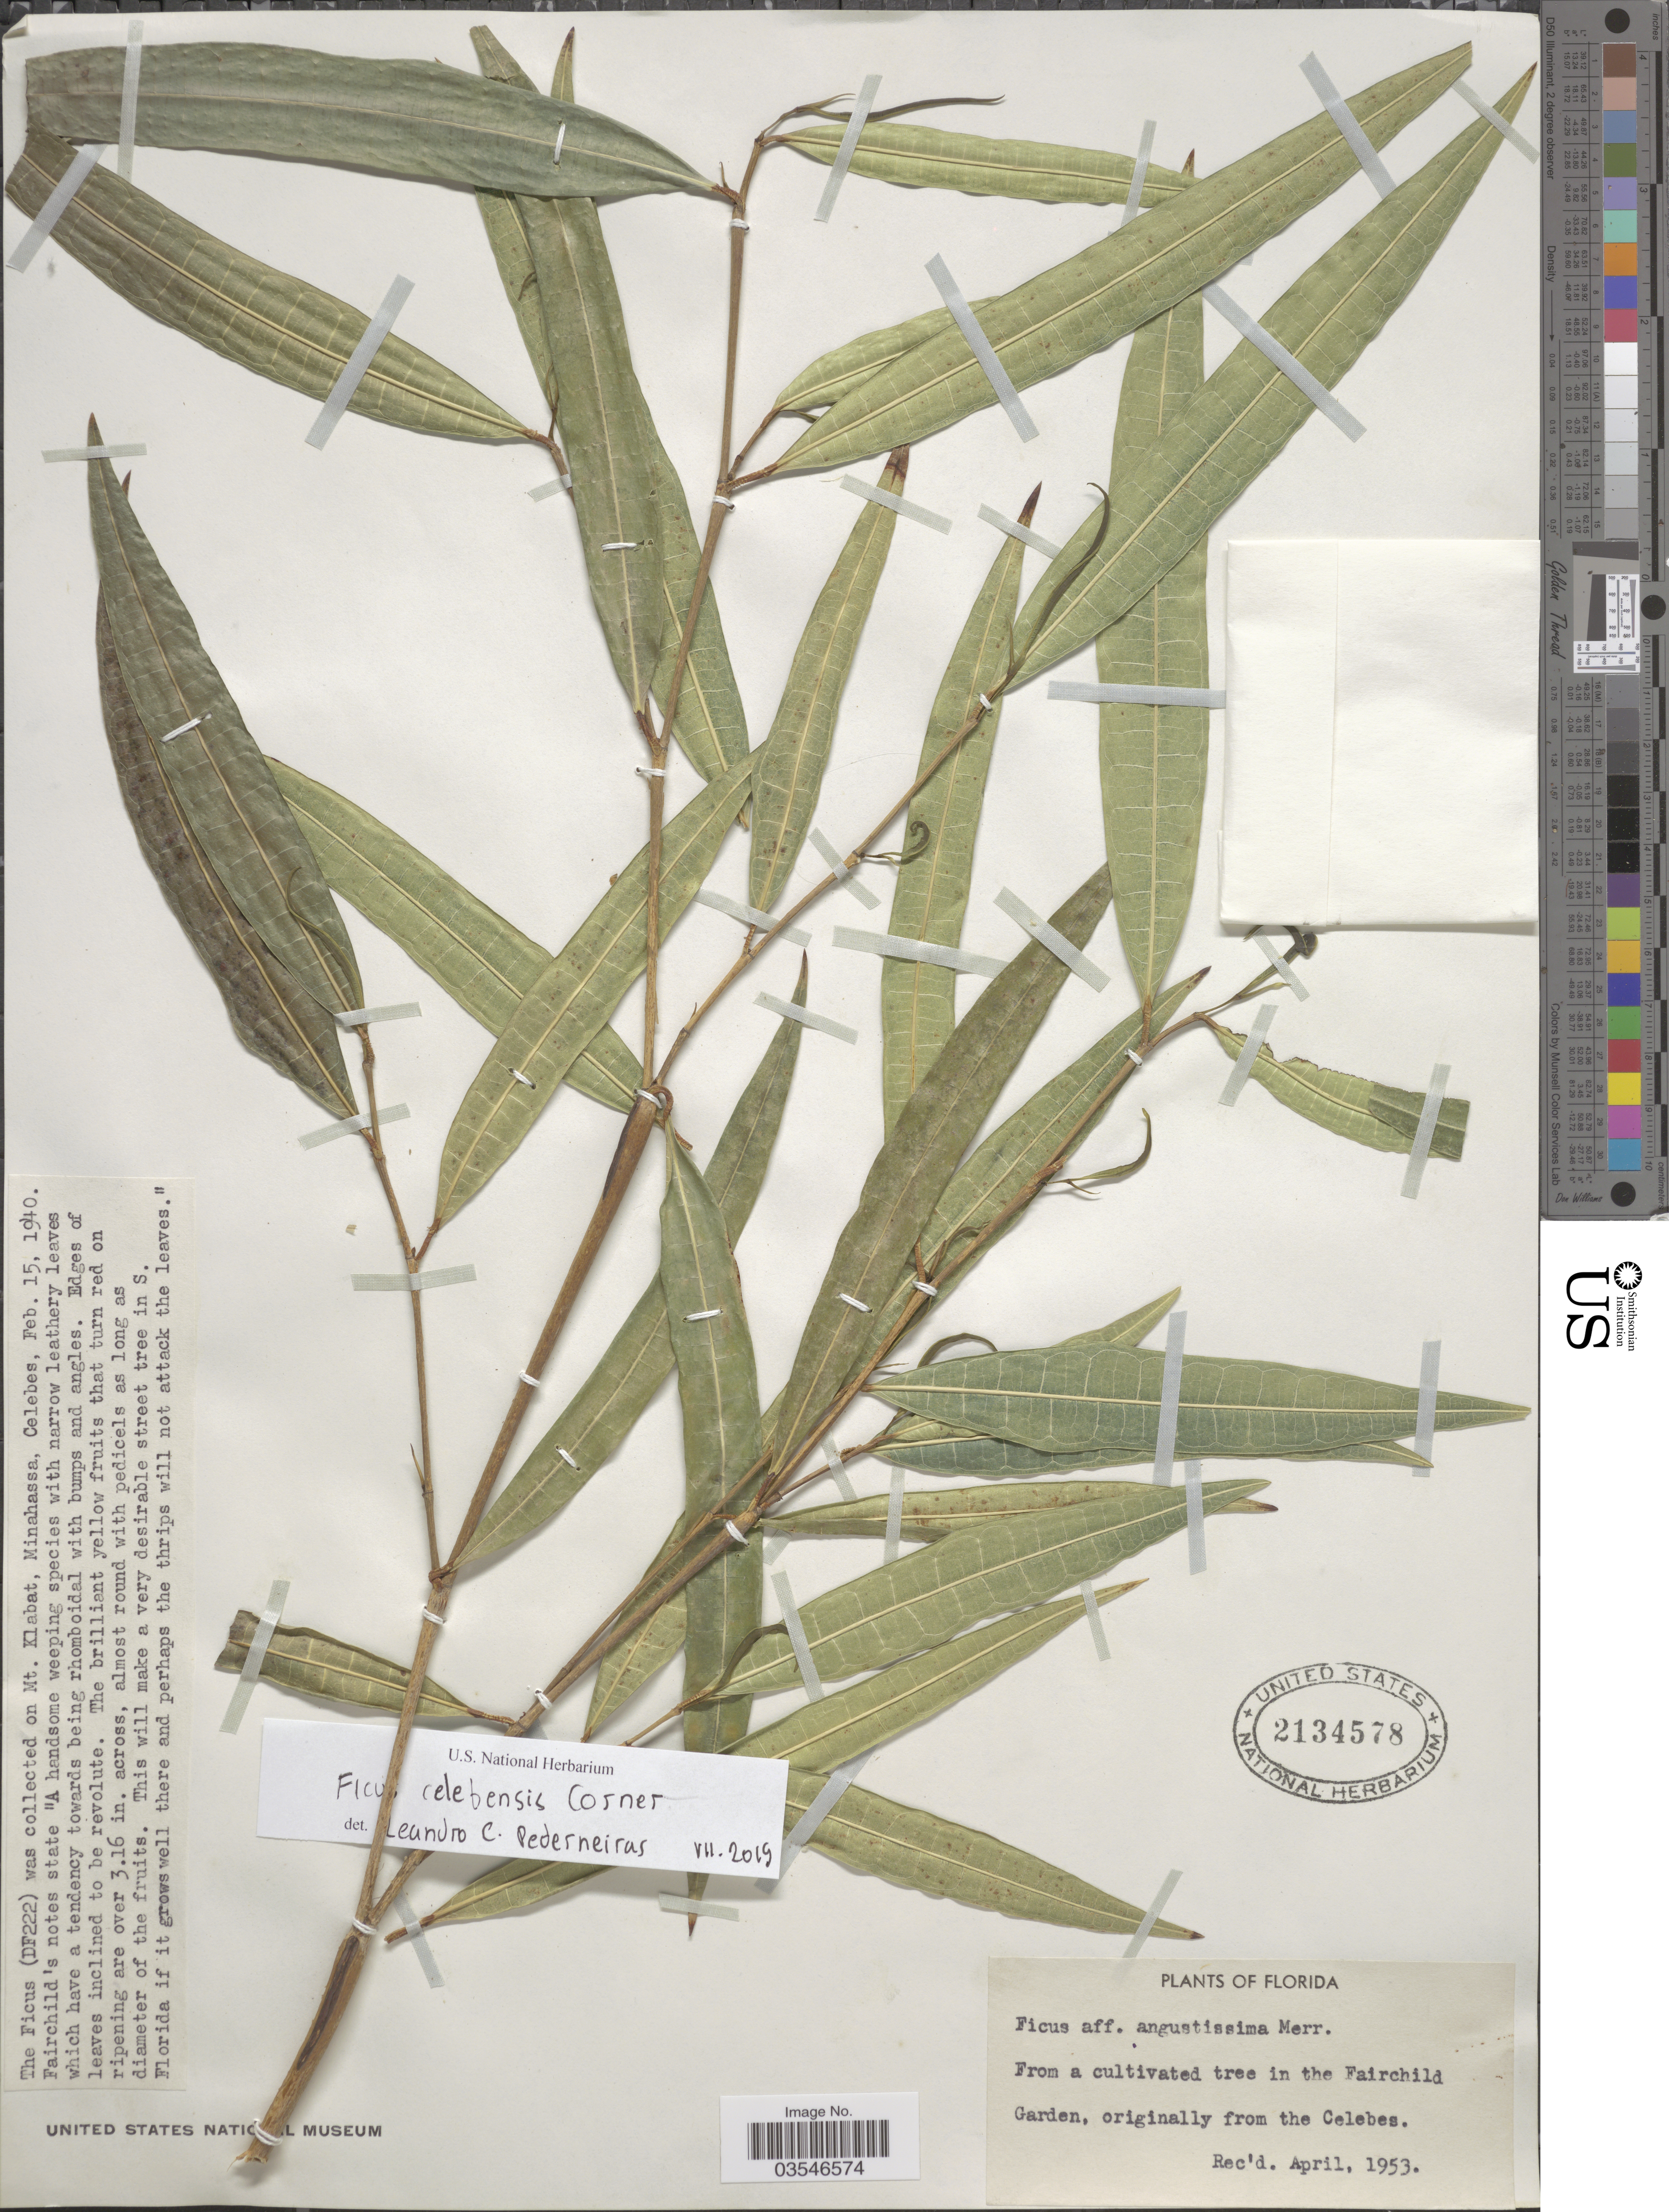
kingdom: Plantae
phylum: Tracheophyta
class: Magnoliopsida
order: Rosales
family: Moraceae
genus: Ficus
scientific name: Ficus celebensis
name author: Corner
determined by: Cardoso Pederneiras, L.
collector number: DF222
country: United States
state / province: Florida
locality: The Fairchild Garden.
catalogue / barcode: US 2134578